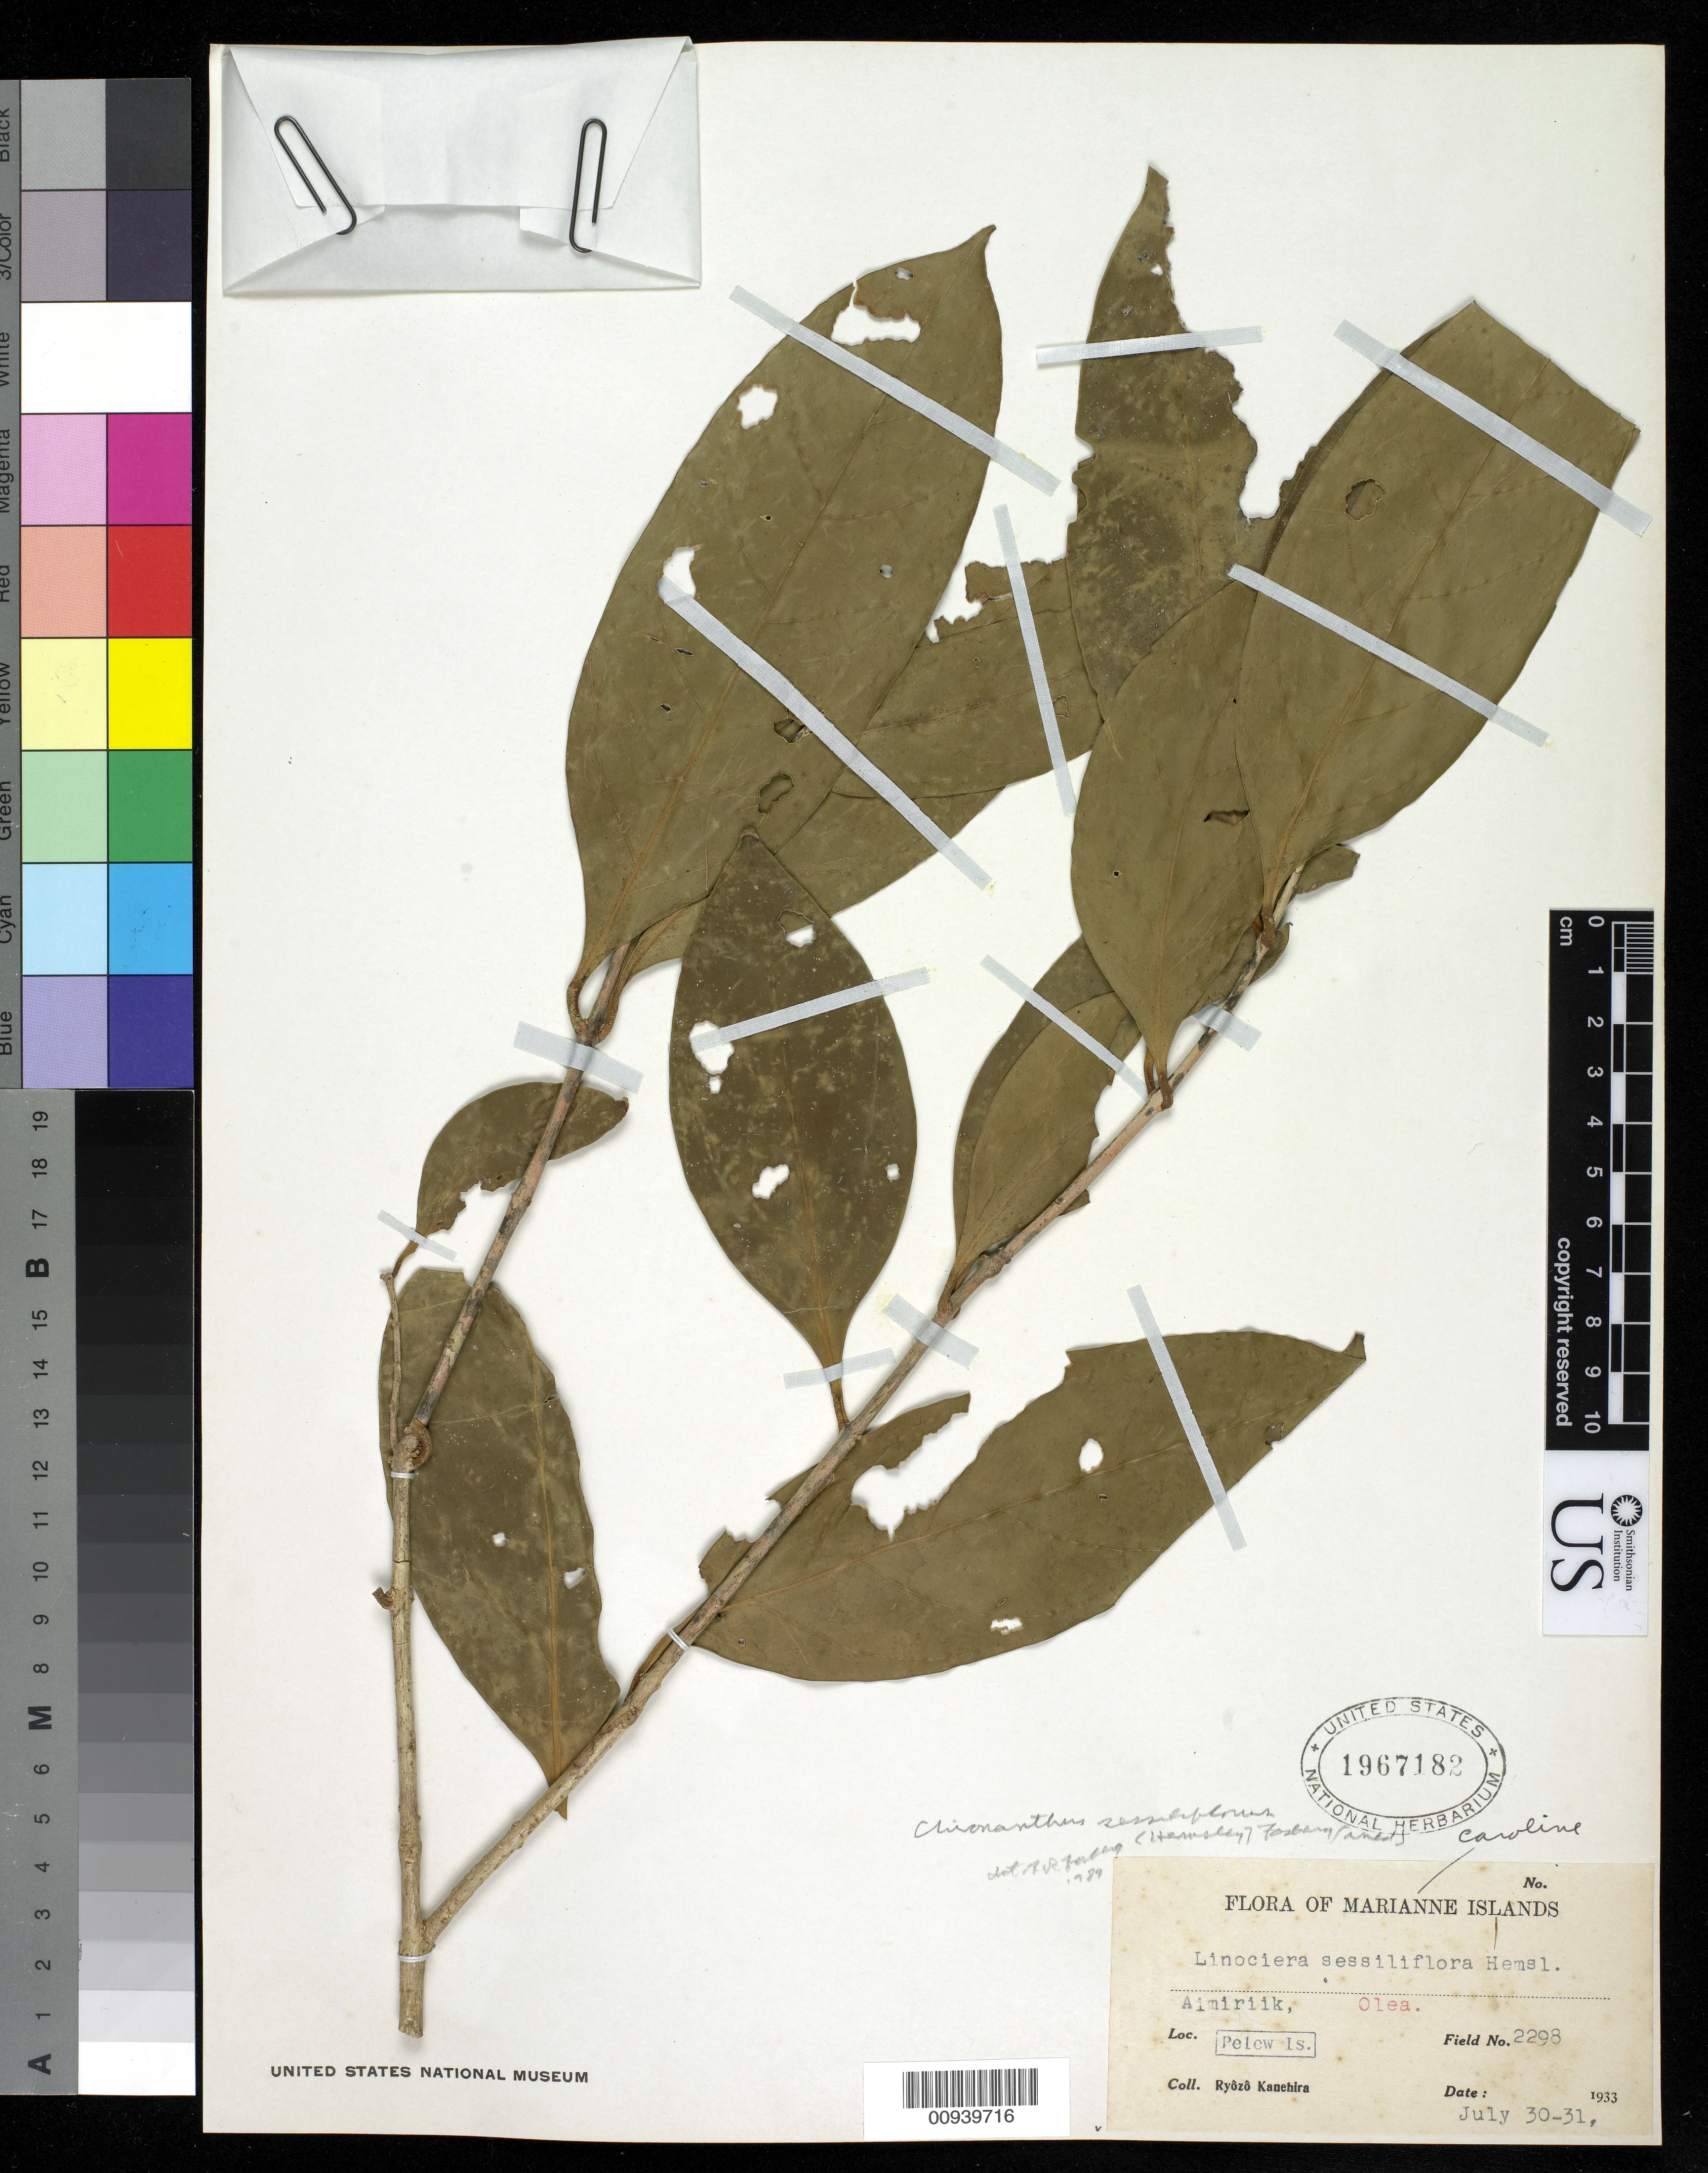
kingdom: Plantae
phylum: Tracheophyta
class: Magnoliopsida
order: Lamiales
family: Oleaceae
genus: Linociera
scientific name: Linociera sessiliflora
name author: Hemsl.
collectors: R. Kanehira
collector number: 2298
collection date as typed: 30 Jul 1933 and 31 Jul 1933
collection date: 1933-07-30,1933-07-31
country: Kiribati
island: Caroline Atoll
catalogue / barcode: US 1967182